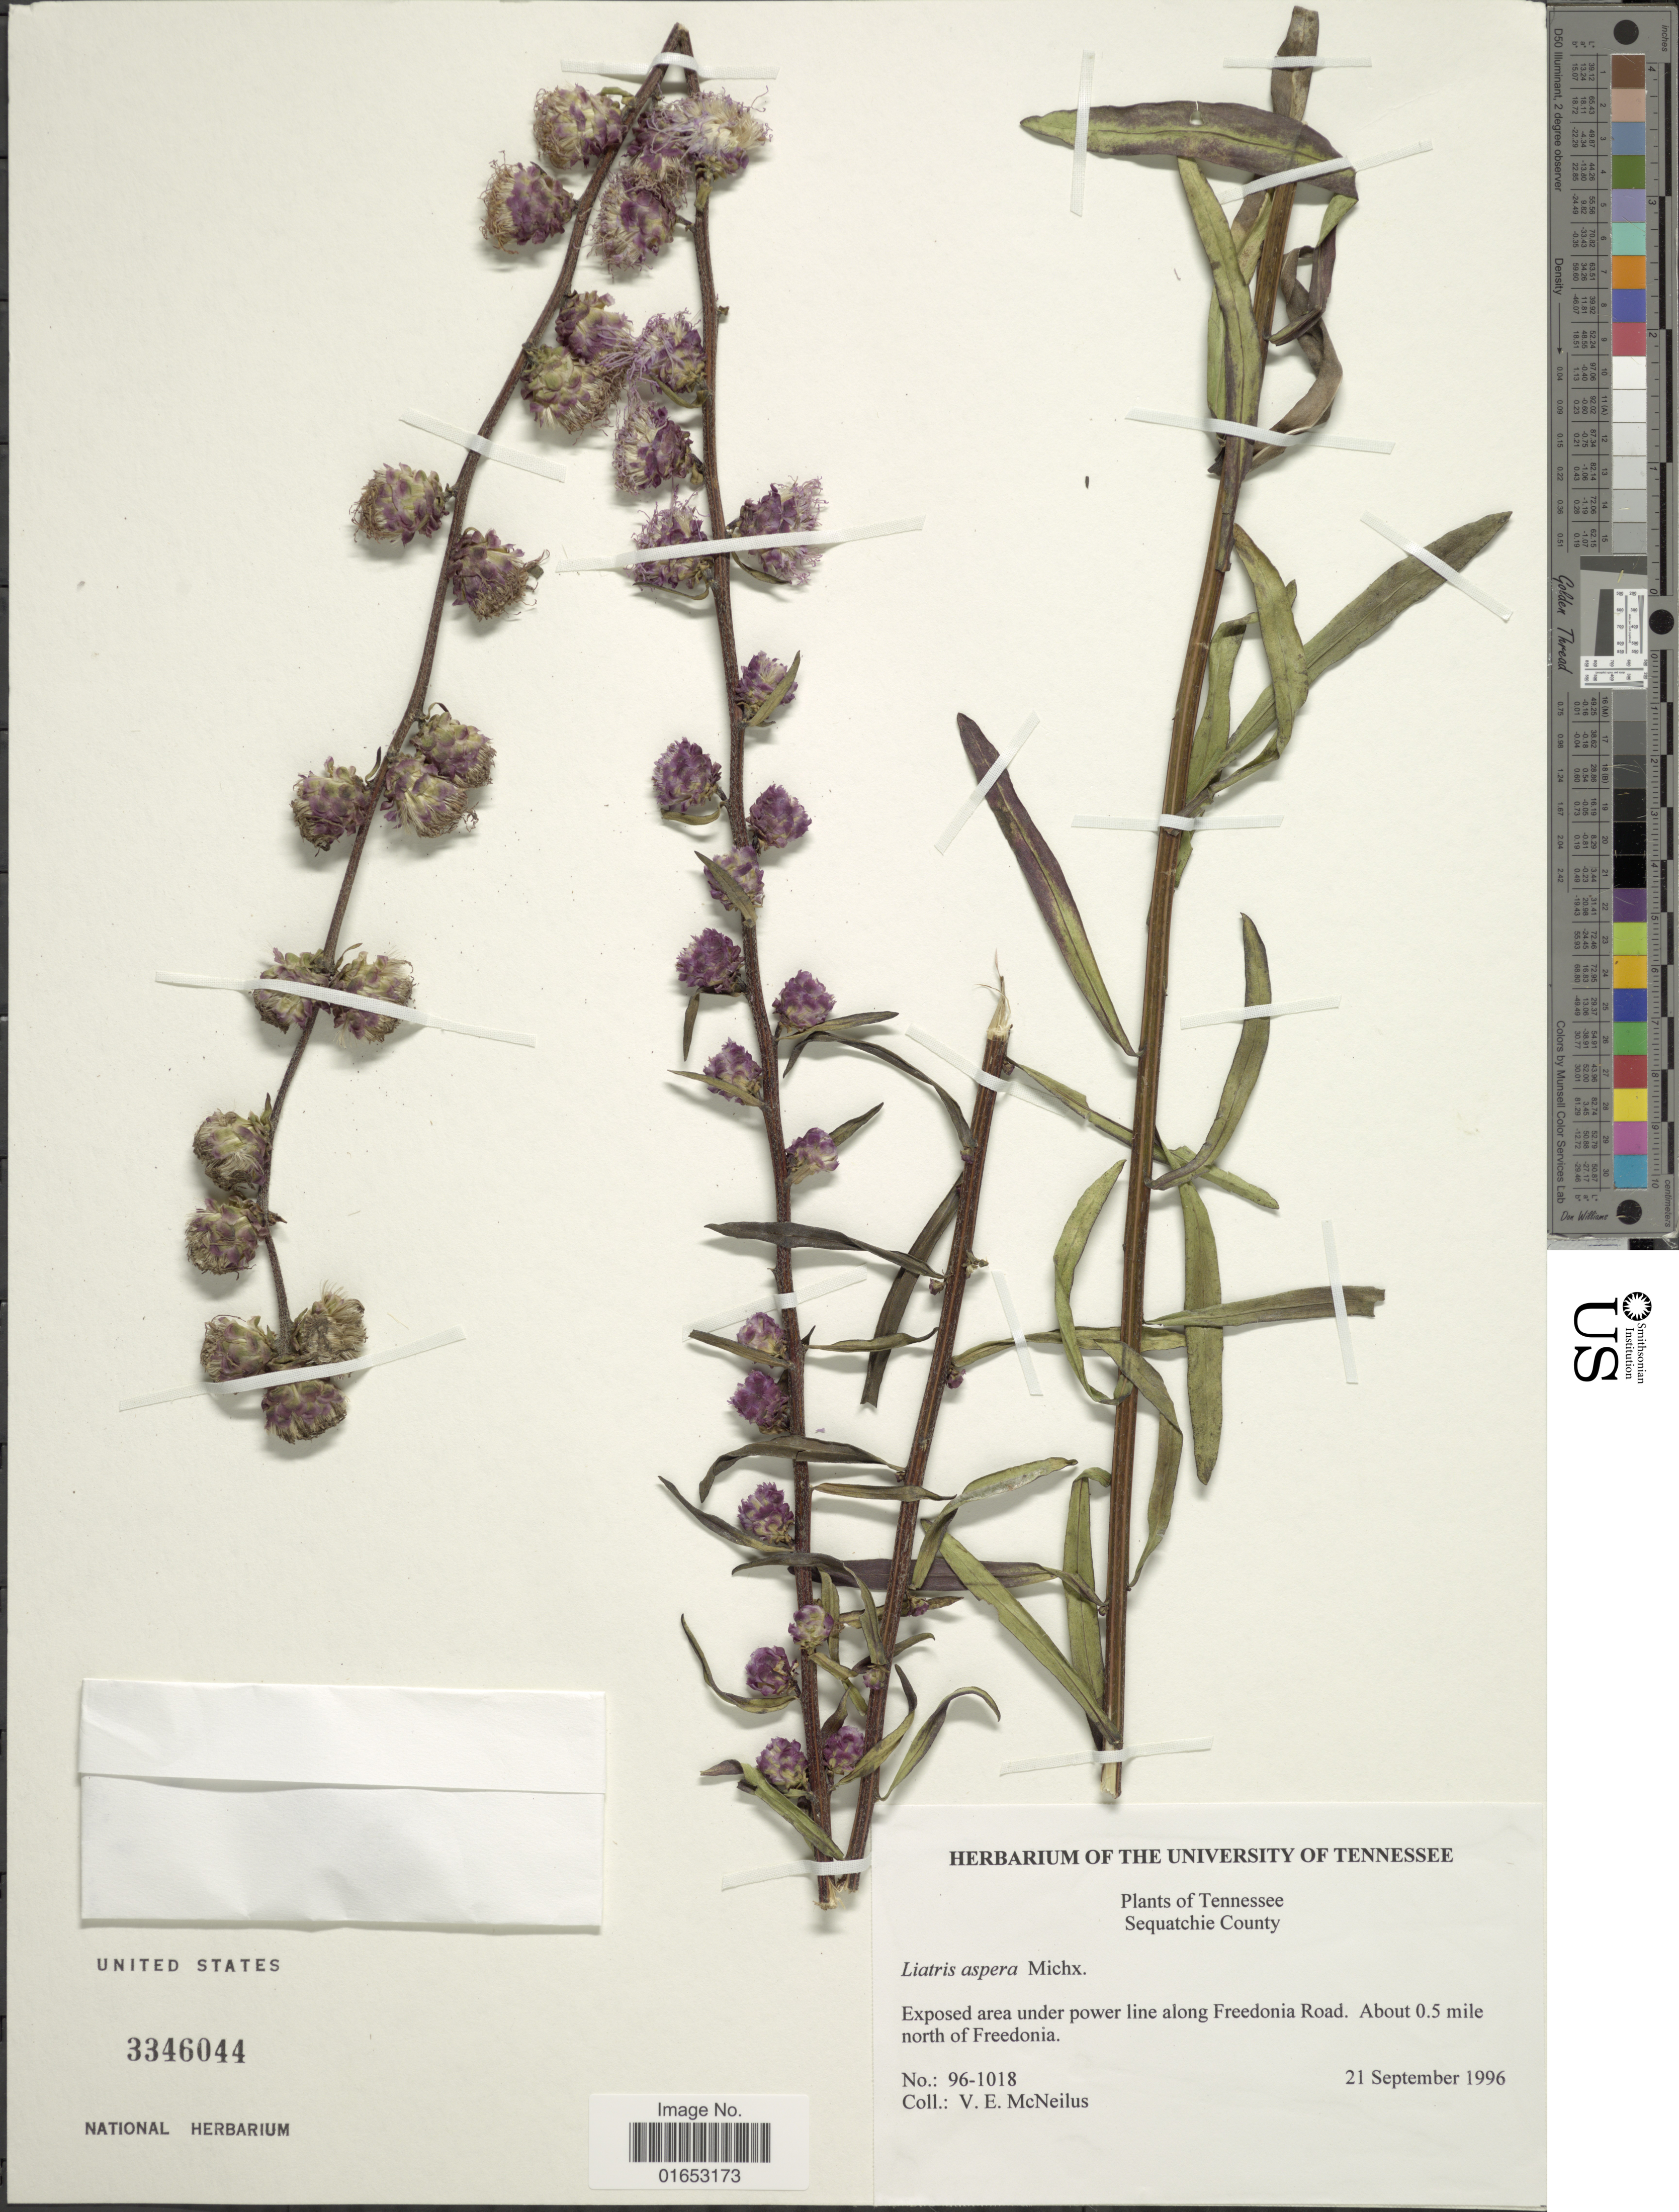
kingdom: Plantae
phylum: Tracheophyta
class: Magnoliopsida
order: Asterales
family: Asteraceae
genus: Liatris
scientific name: Liatris aspera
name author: Michx.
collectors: V. Mcneilus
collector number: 96-1018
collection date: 1996-09-21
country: United States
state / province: Tennessee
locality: Sequatchie County, Exposed area under power line along Freedonia Road, About 0.5 mile north of Freedonia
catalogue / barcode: US 3346044